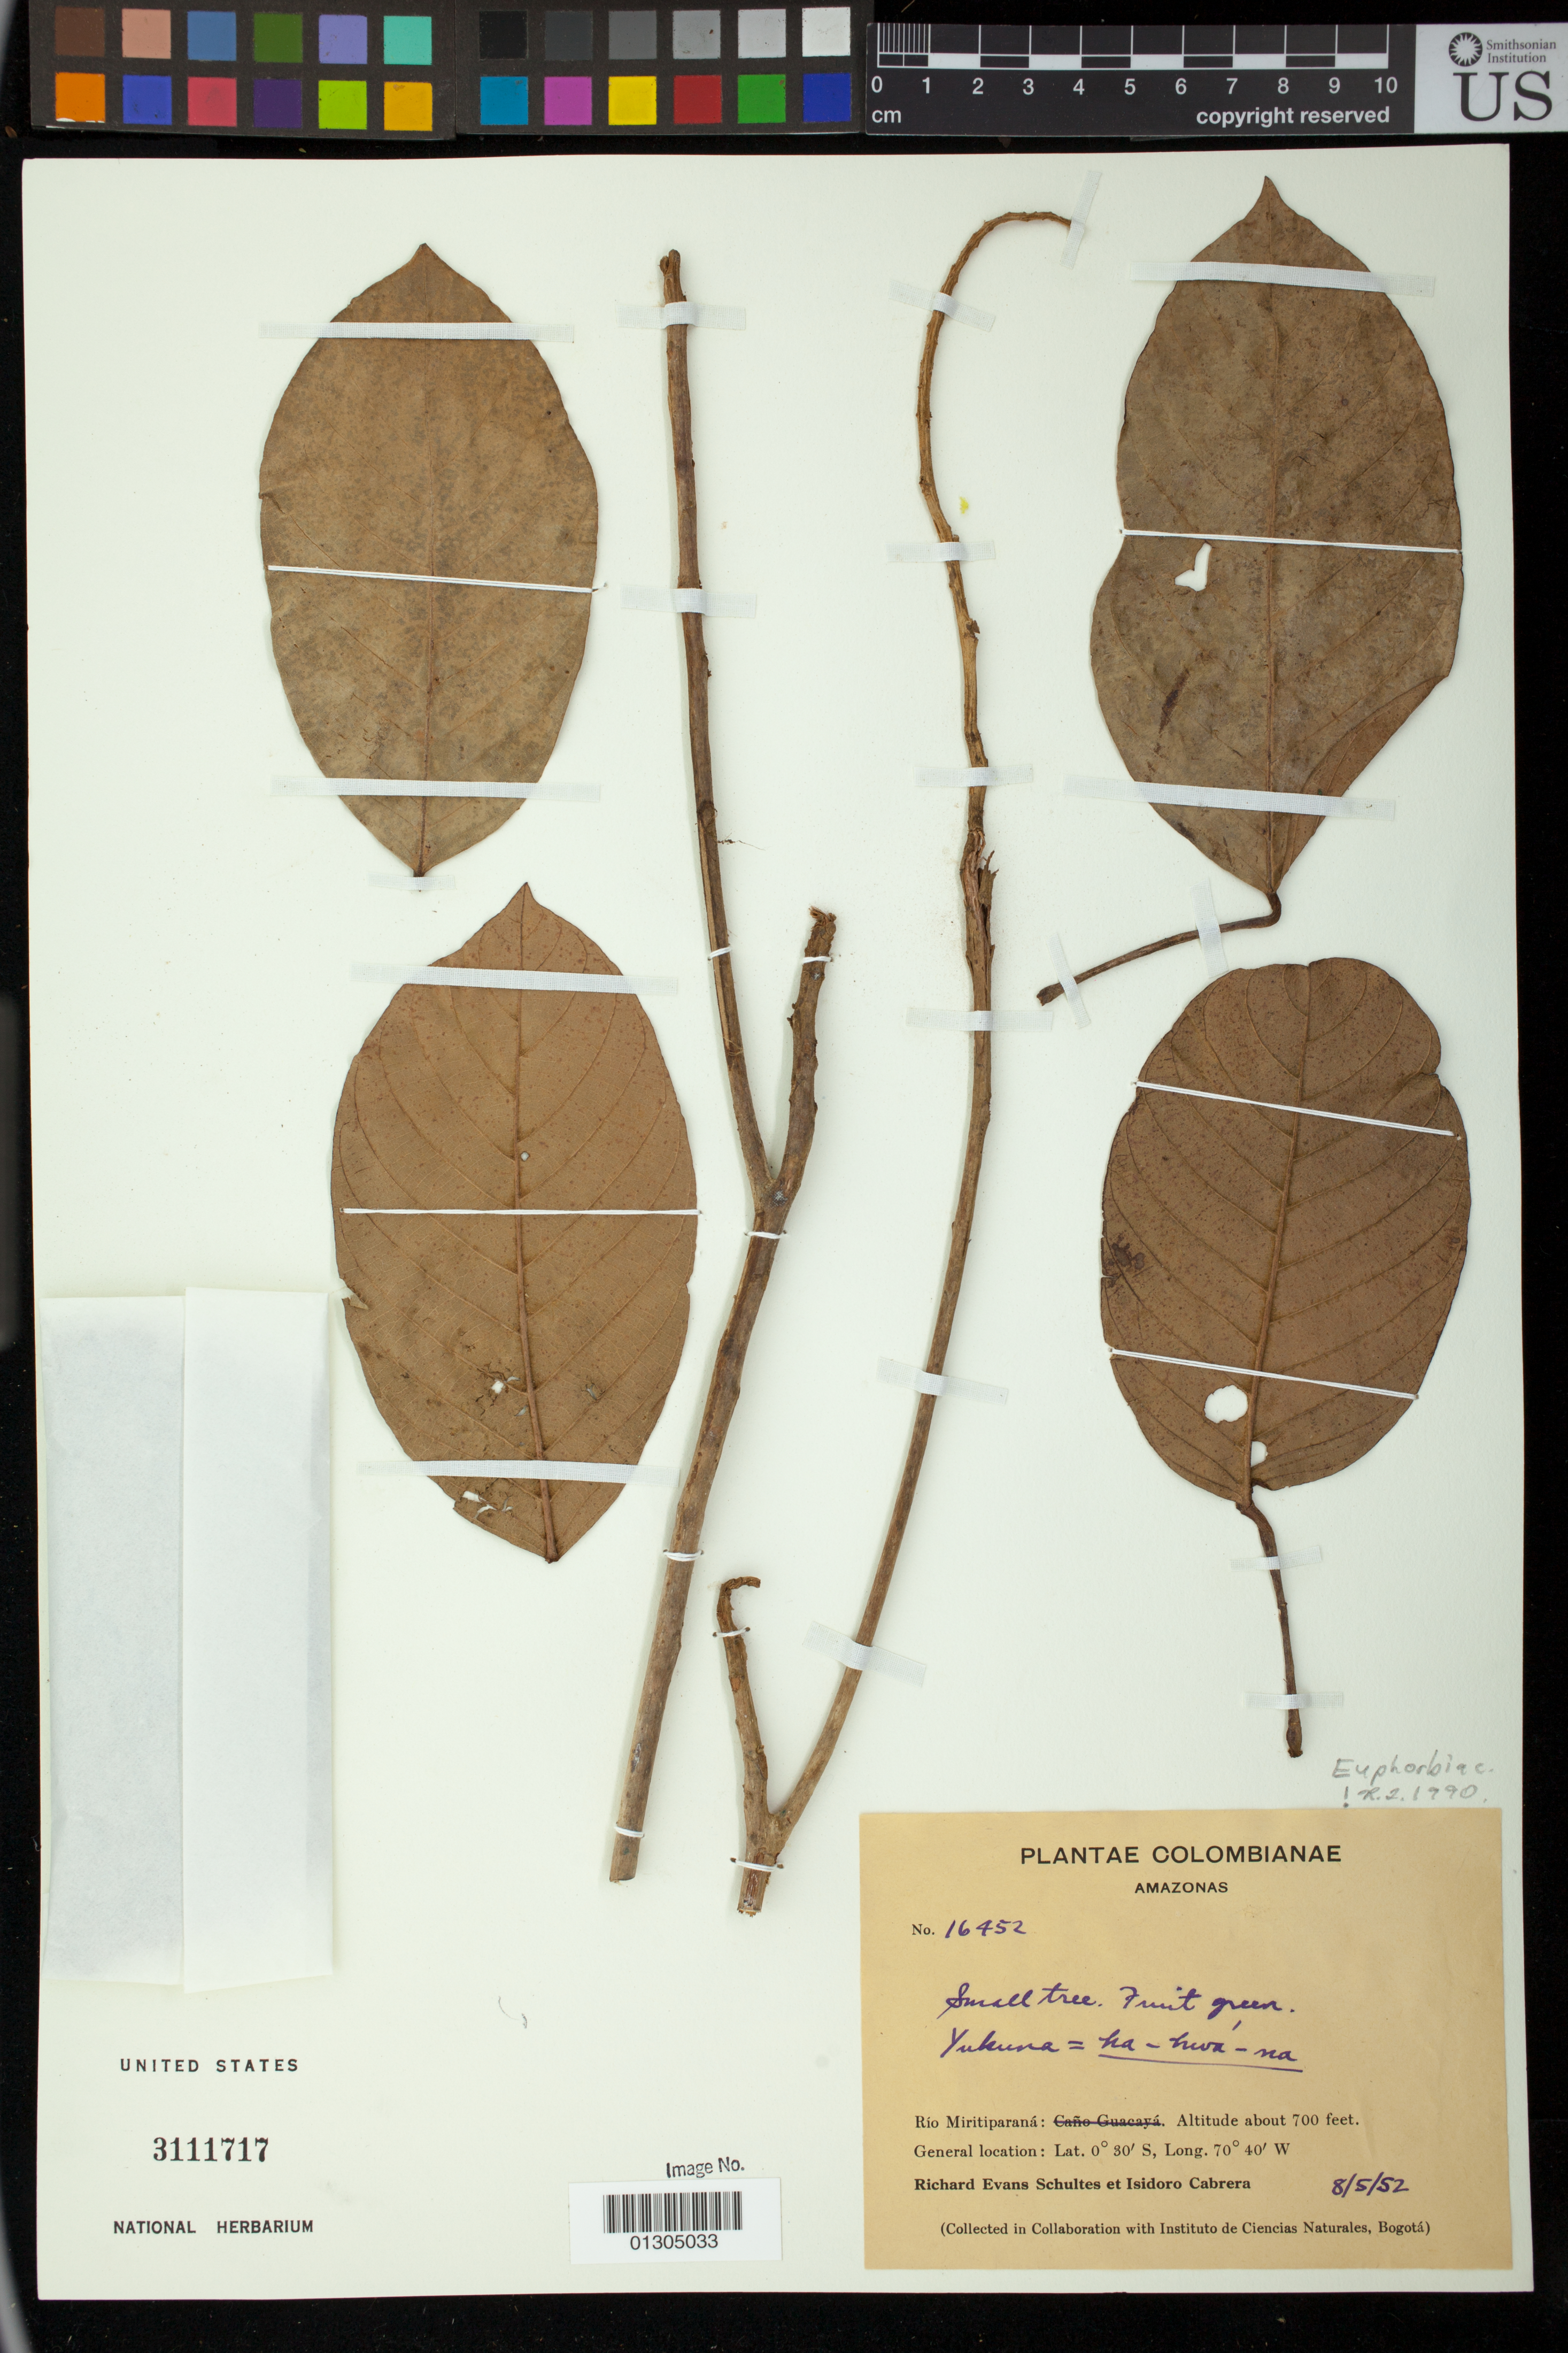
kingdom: Plantae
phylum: Tracheophyta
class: Magnoliopsida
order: Malpighiales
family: Euphorbiaceae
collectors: R. E. Schultes & I. Cabrera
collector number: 16452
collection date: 1952-05-08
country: Colombia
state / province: Amazonas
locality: Rio Miritiparana (Rio Miriti Parana)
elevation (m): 213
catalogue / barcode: US 3111717